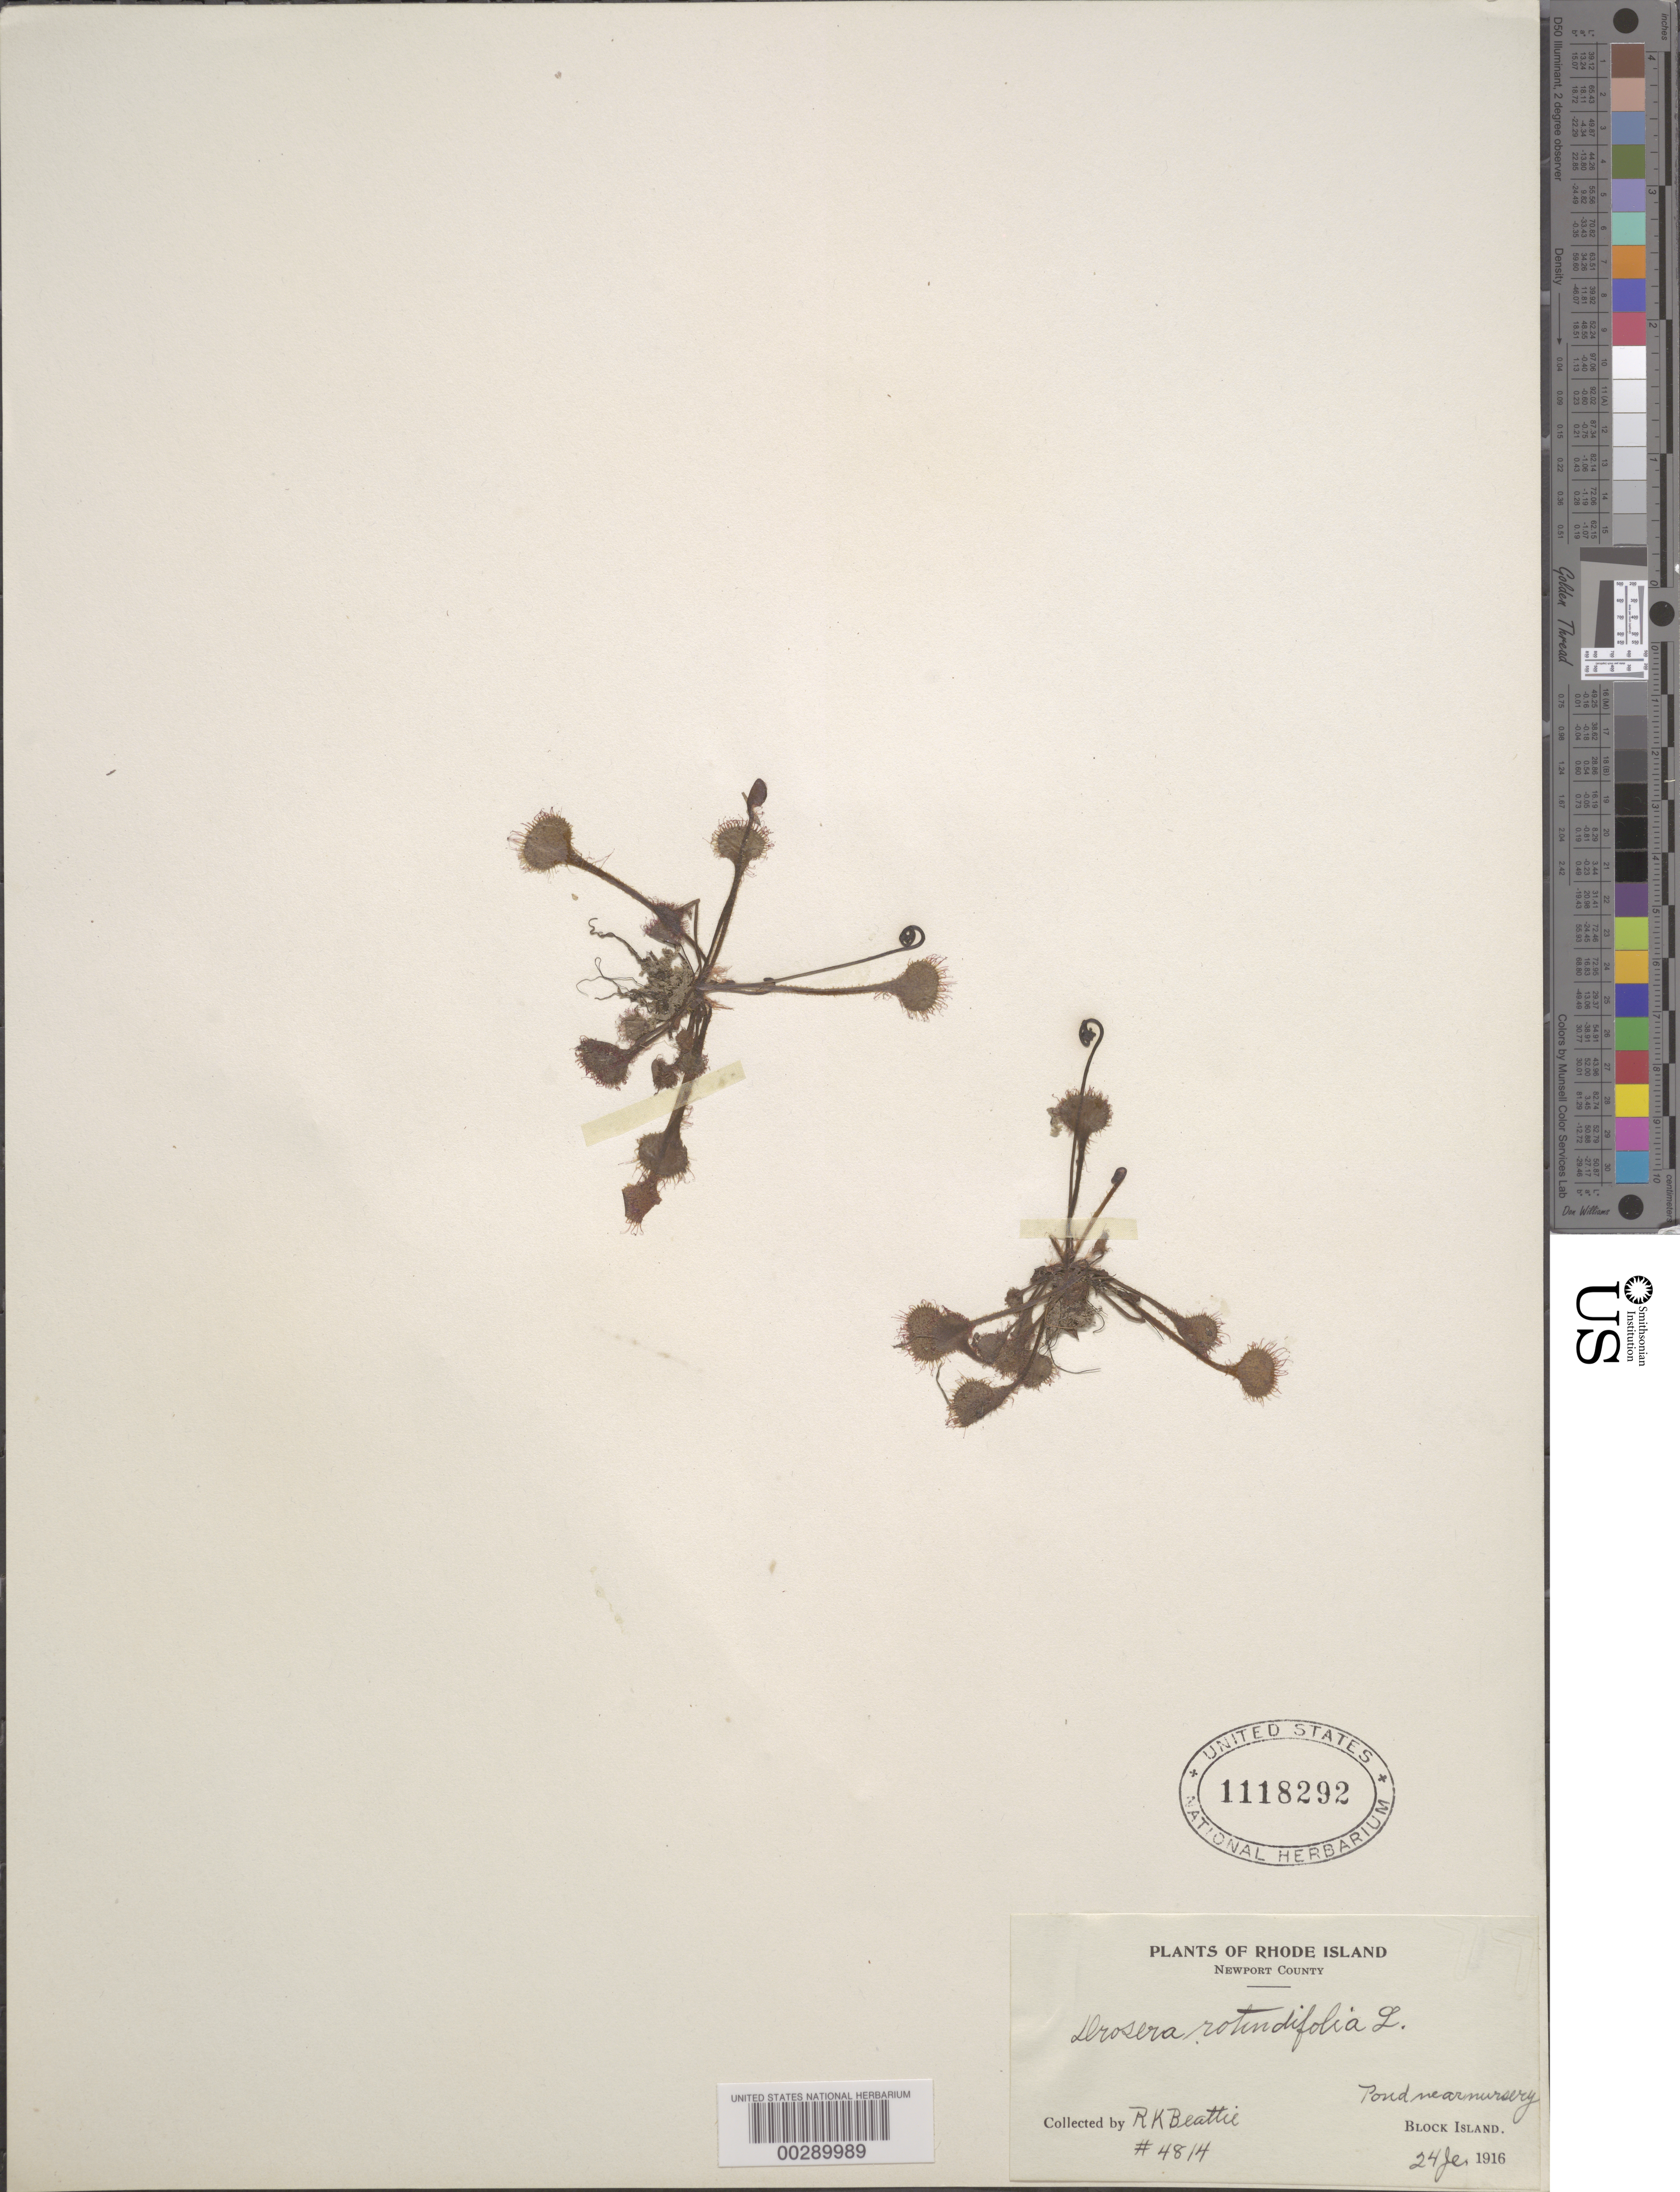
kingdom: Plantae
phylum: Tracheophyta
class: Magnoliopsida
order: Caryophyllales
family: Droseraceae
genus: Drosera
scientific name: Drosera rotundifolia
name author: L.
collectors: R. K. Beattie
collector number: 4814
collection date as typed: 24 Jun 1916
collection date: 1916-06-24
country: United States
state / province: Rhode Island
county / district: Washington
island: Block Island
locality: Block i. [county originally recorded as newport but block island is in washington co.]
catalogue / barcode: US 1118292